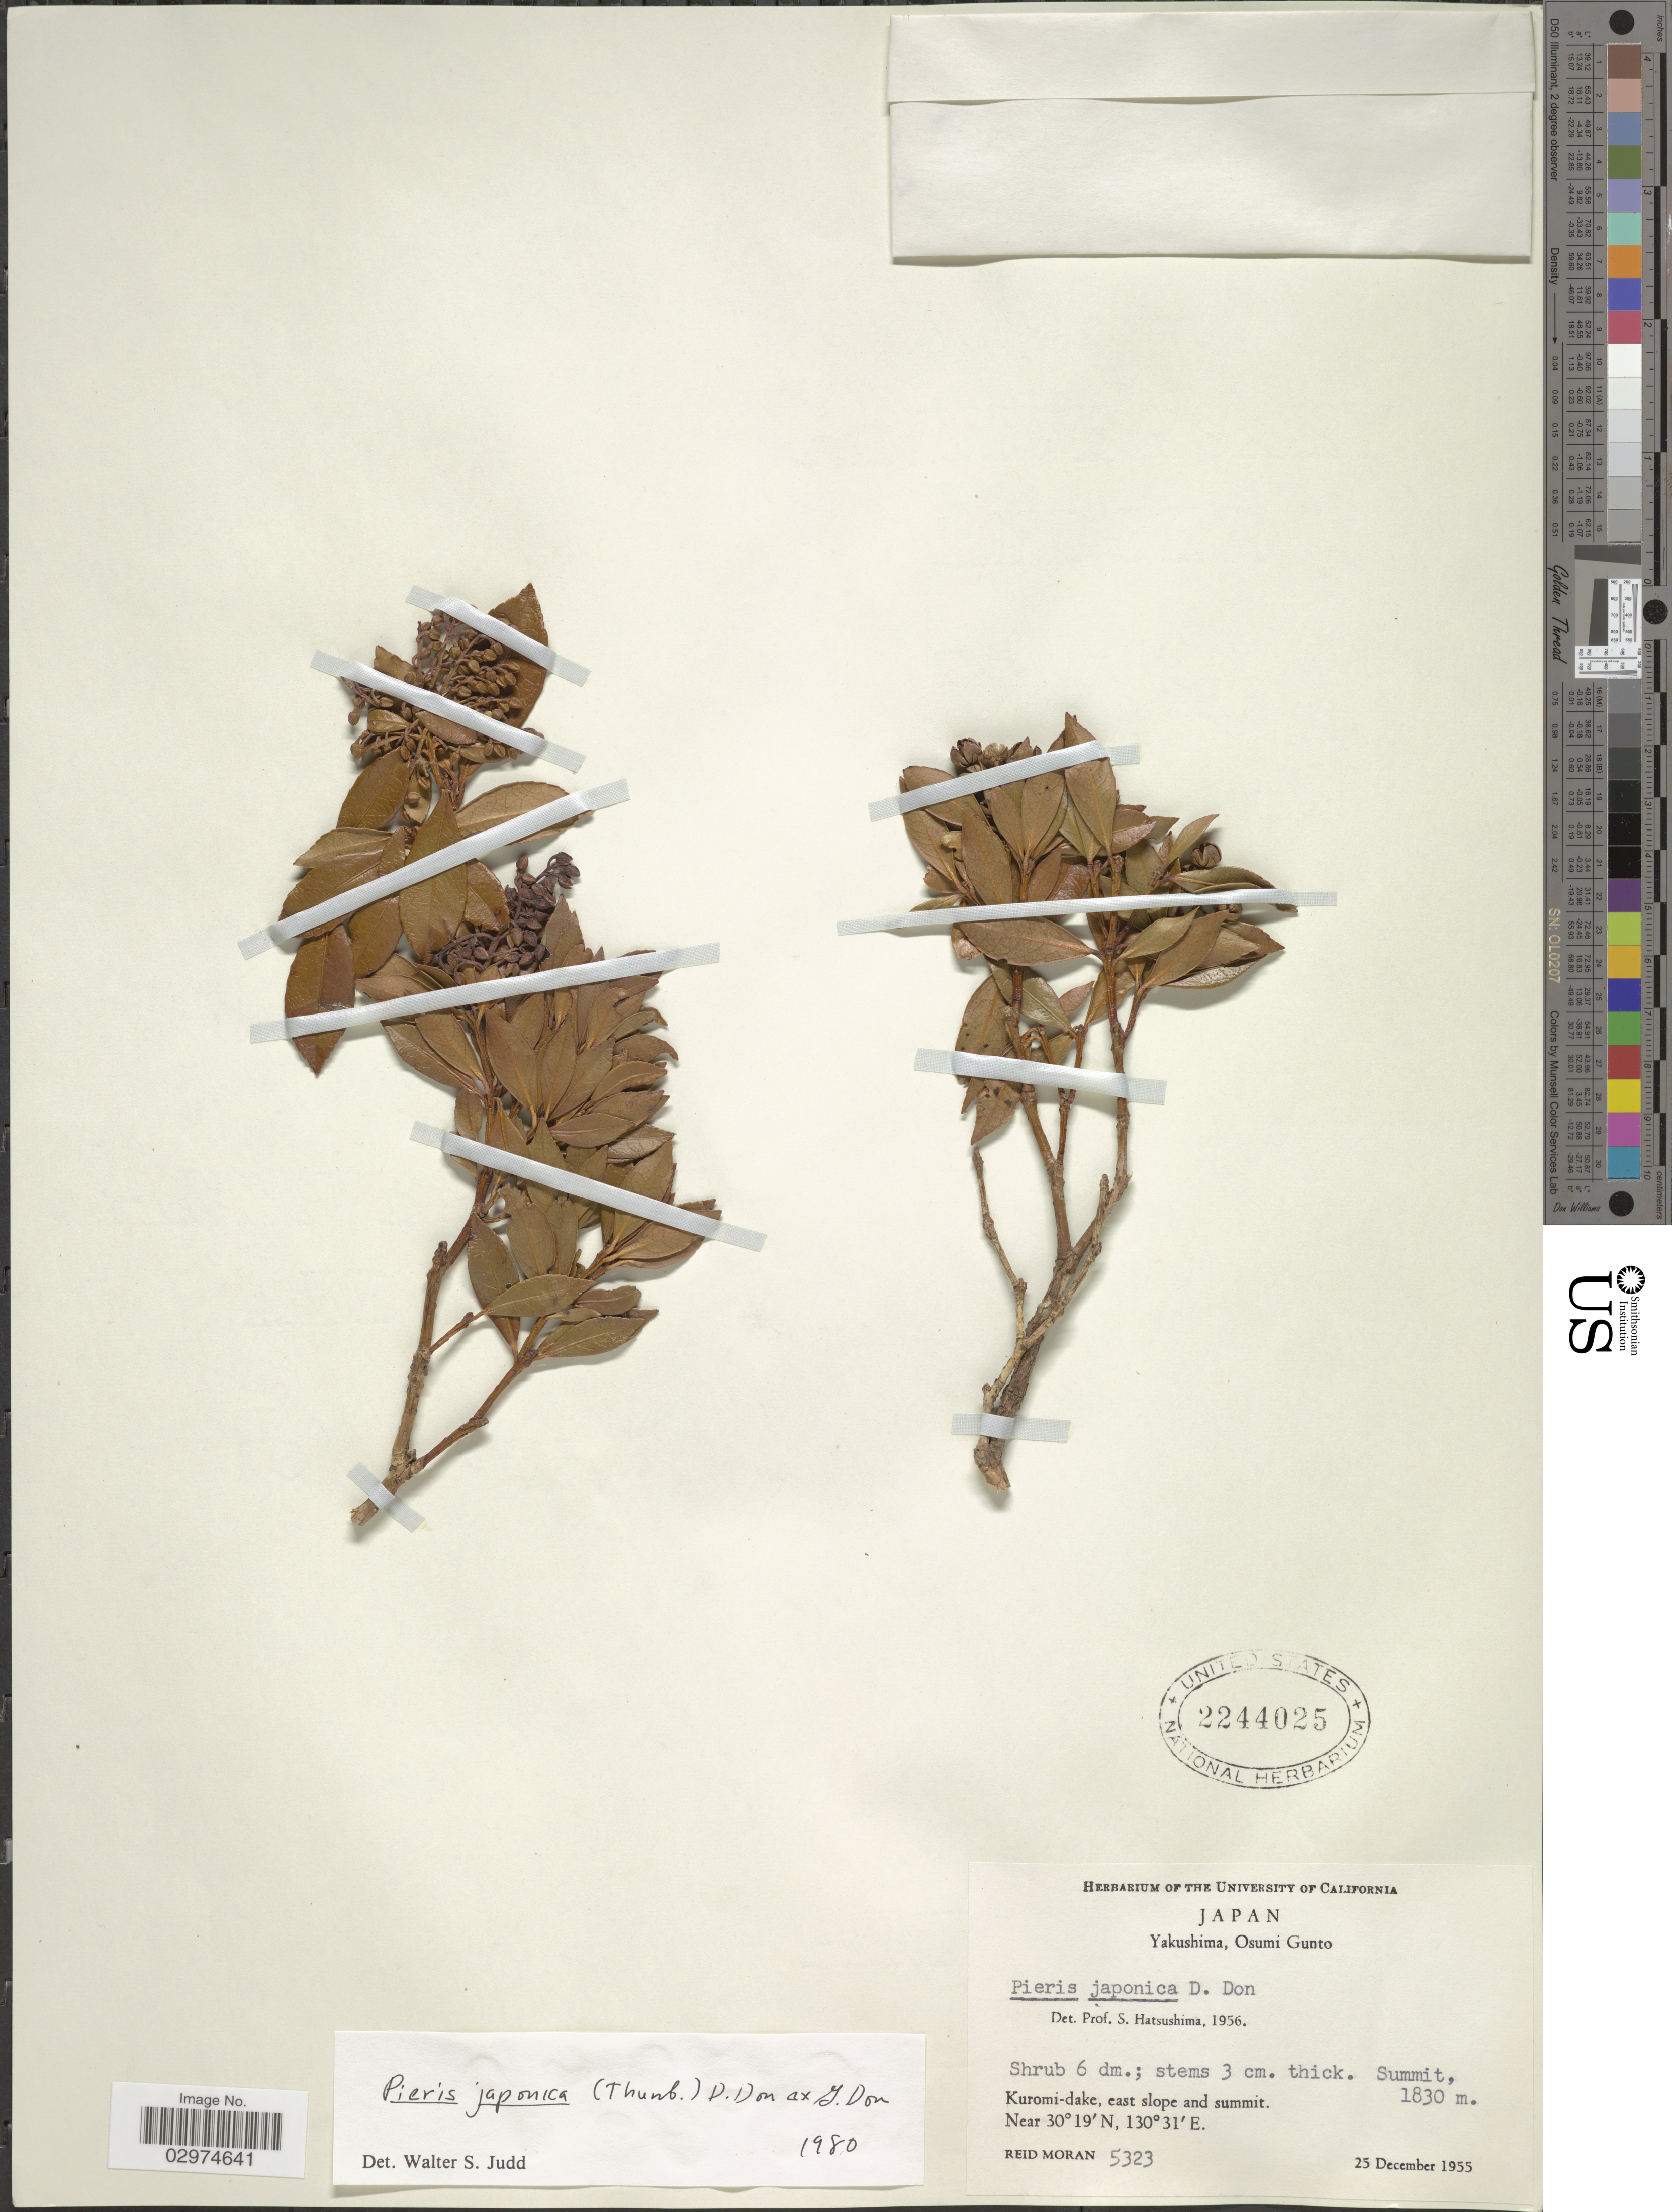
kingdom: Plantae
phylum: Tracheophyta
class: Magnoliopsida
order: Ericales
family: Ericaceae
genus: Pieris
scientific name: Pieris japonica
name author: (Thunb.) D. Don ex G. Don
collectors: R. Moran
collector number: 5323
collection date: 1955-12-25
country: Japan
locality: Yakushima, Osumi Gunto, Kuromi-dake, east slope and summit.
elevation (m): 1830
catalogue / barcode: US 2244025